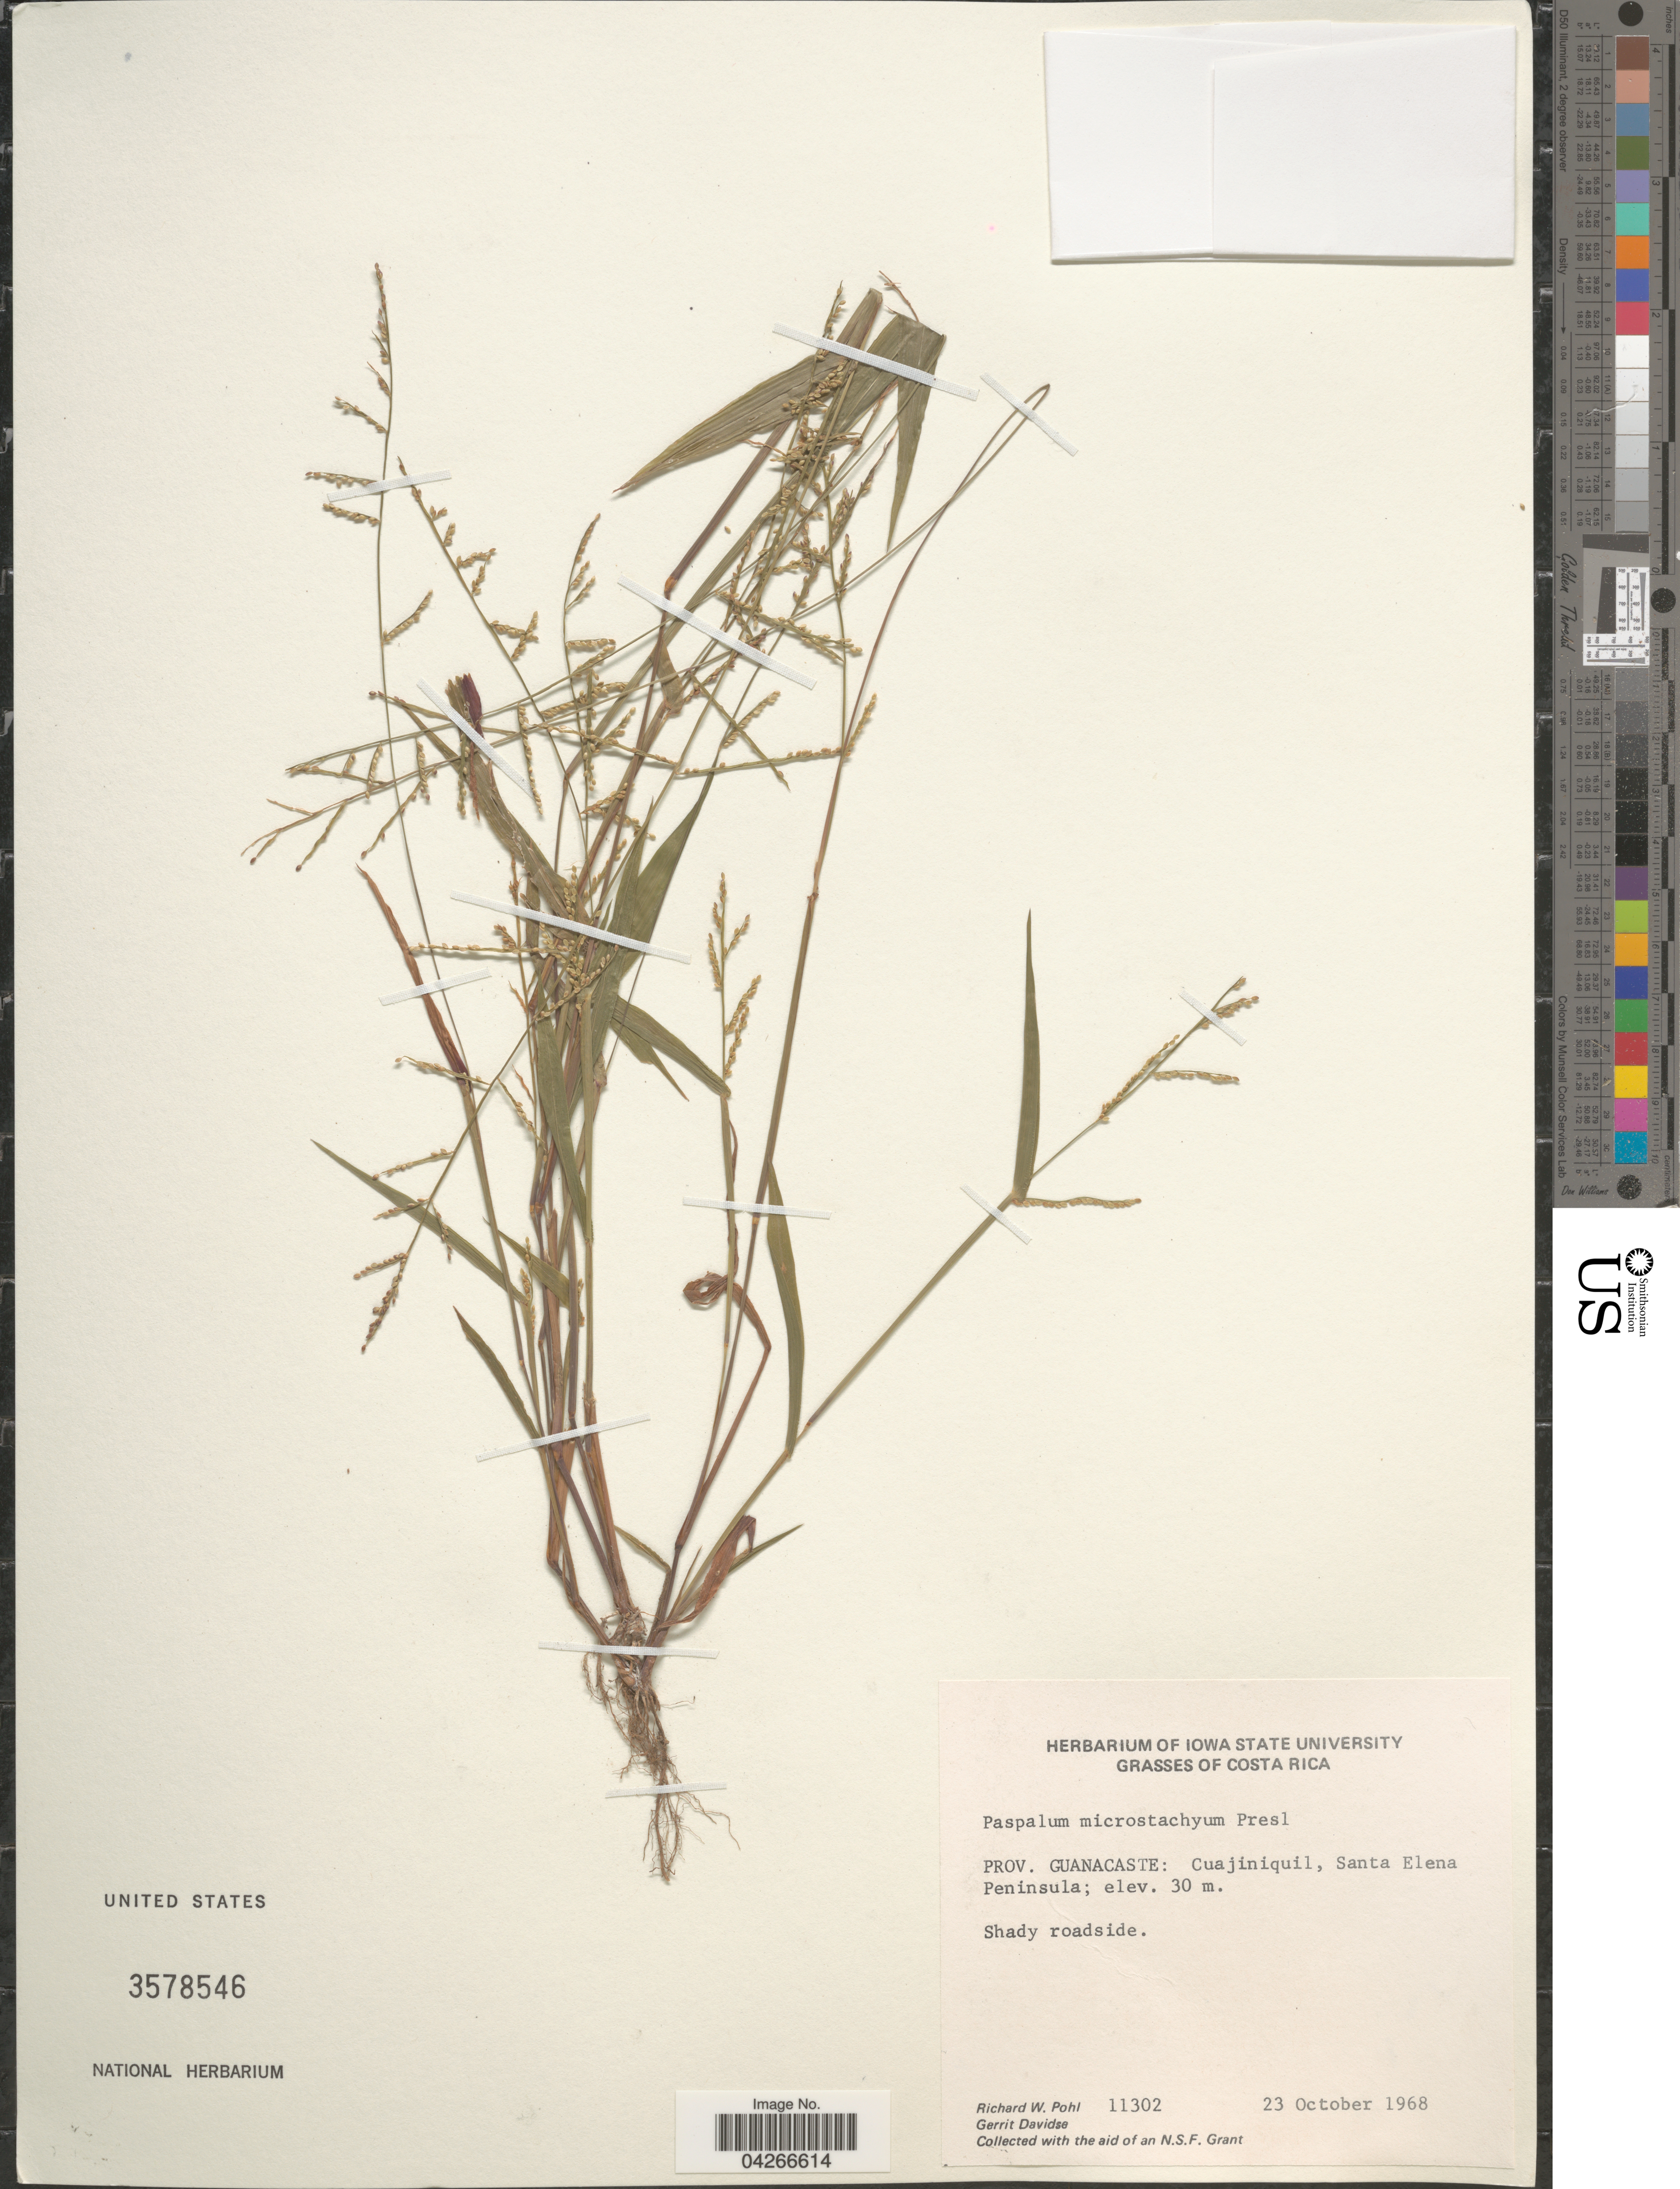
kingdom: Plantae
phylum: Tracheophyta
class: Liliopsida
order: Poales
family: Poaceae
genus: Paspalum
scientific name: Paspalum microstachyum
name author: J. Presl in C. Presl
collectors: R. W. Pohl & G. Davidse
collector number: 11302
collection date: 1968-10-23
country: Costa Rica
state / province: Guanacaste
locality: Cuajiniquil, Santa Elena Peninsula.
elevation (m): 30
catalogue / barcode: US 3578546